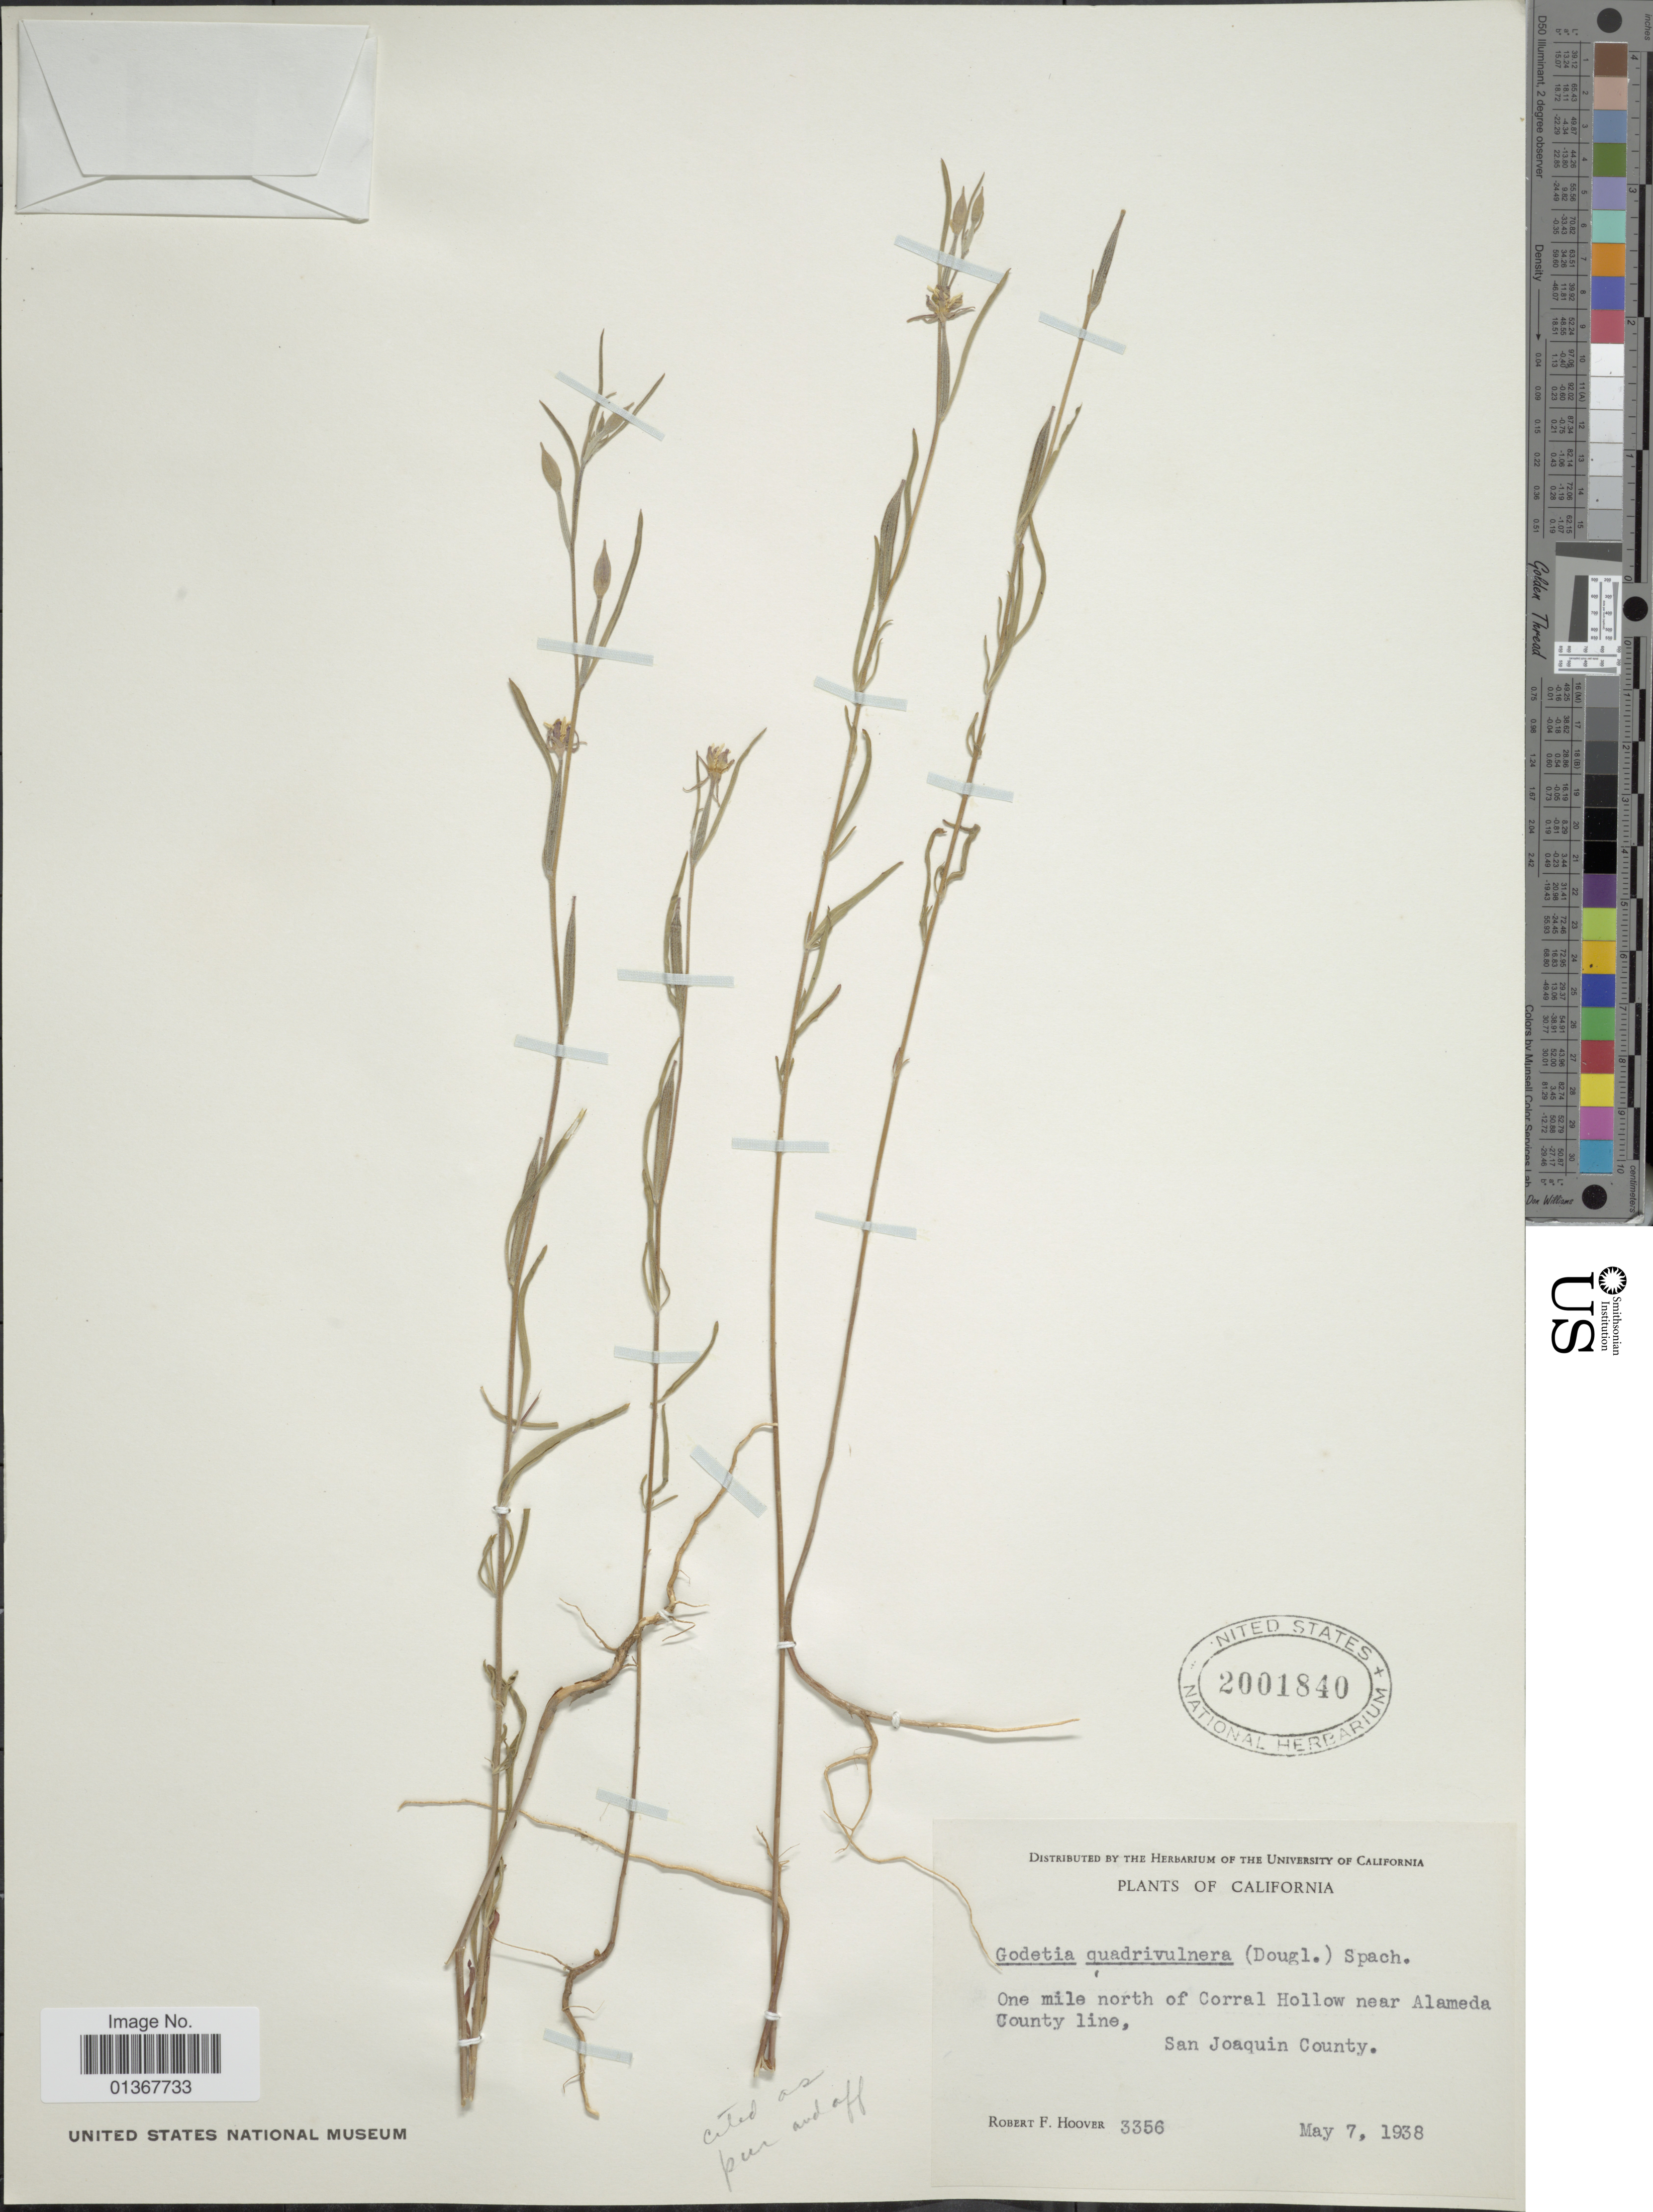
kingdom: Plantae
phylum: Tracheophyta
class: Magnoliopsida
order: Myrtales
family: Onagraceae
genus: Clarkia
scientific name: Clarkia affinis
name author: F. H. Lewis & M.E. Lewis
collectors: R. F. Hoover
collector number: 3356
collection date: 1938-05-07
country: United States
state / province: California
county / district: San Joaquin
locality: One mile north of Corral Hollow near Alameda County line, San Joaquin County.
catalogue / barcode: US 2001840